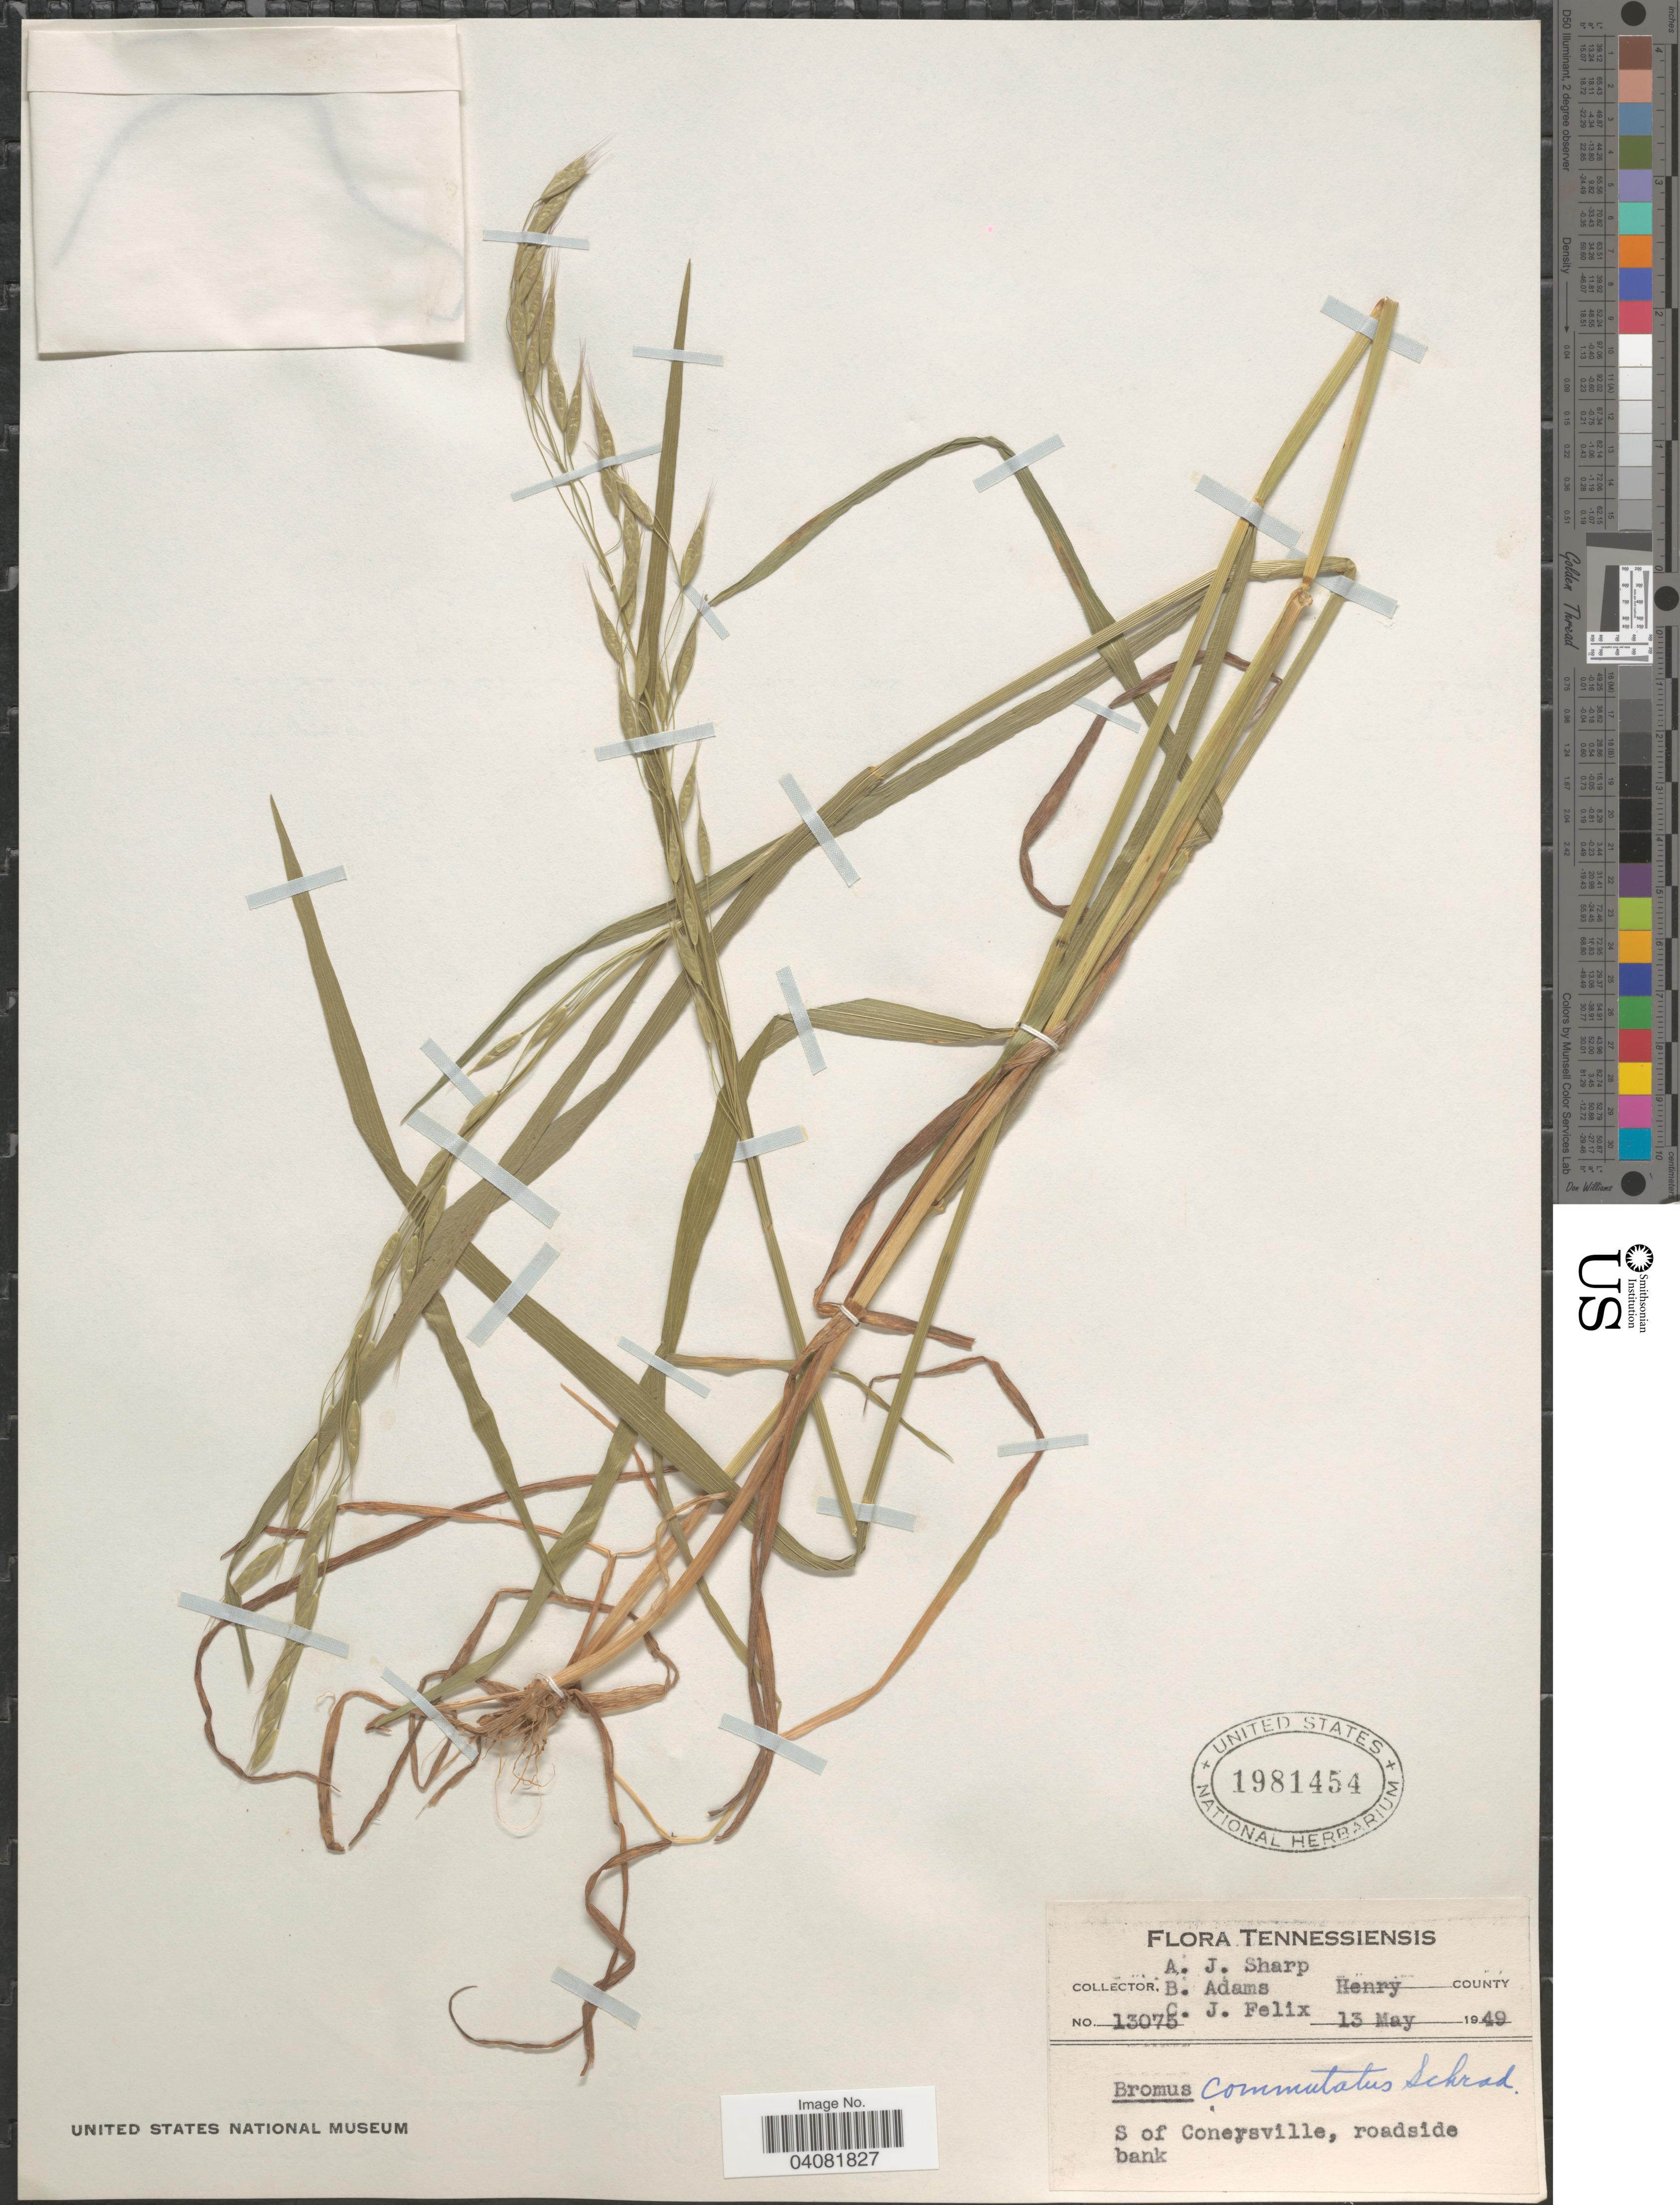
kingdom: Plantae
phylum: Tracheophyta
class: Liliopsida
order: Poales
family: Poaceae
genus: Bromus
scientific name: Bromus commutatus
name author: Schrad.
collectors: A. J. Sharp, B. Adams & C. Felix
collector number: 13075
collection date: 1949-05-13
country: United States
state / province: Tennessee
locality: Henry County. S of Conersville, roadside bank.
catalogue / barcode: US 1981454